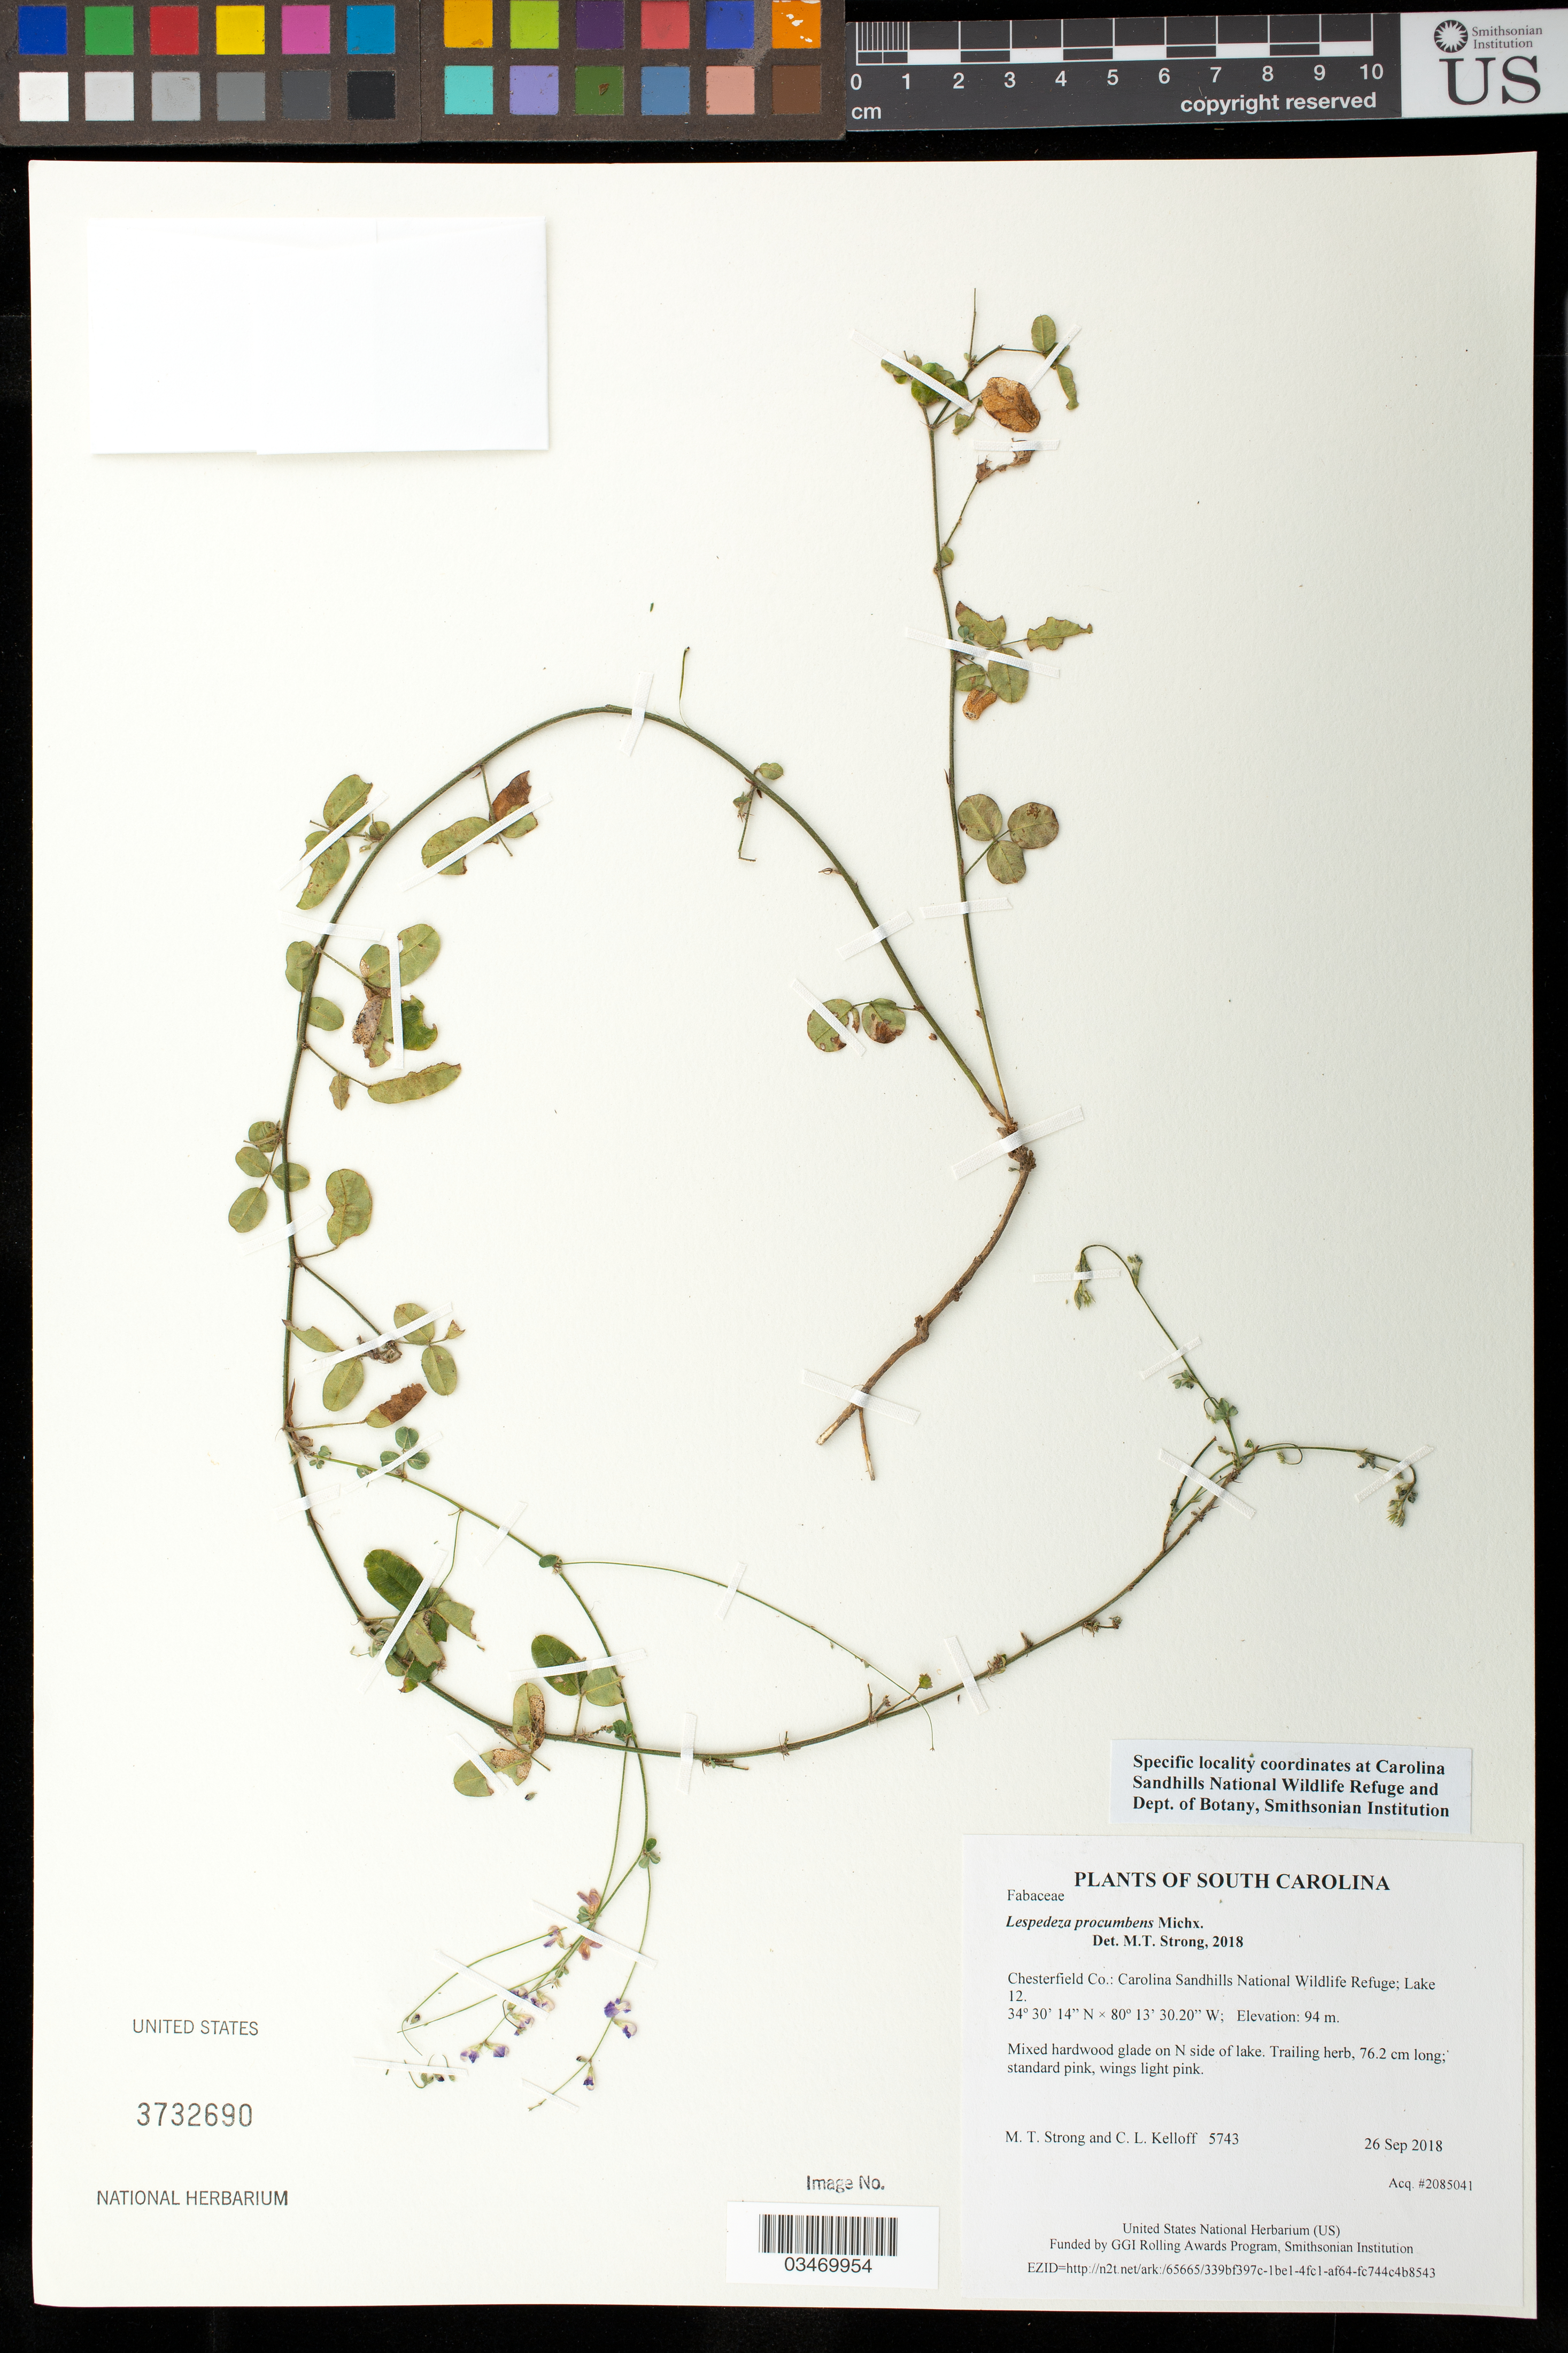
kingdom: Plantae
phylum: Tracheophyta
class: Magnoliopsida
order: Fabales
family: Fabaceae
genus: Lespedeza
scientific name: Lespedeza procumbens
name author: Michx.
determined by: Strong, M. T., (US), Smithsonian Institution - National Museum of Natural History (UNITED STATES)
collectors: M. T. Strong & C. L. Kelloff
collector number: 5743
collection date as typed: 26 Sep 2018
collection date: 2018-09-26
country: United States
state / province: South Carolina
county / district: Chesterfield Co.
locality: Carolina Sandhills National Wildlife Refuge; Lake 12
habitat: Mixed hardwood glade on N side of lake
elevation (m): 94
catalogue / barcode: US 3732690